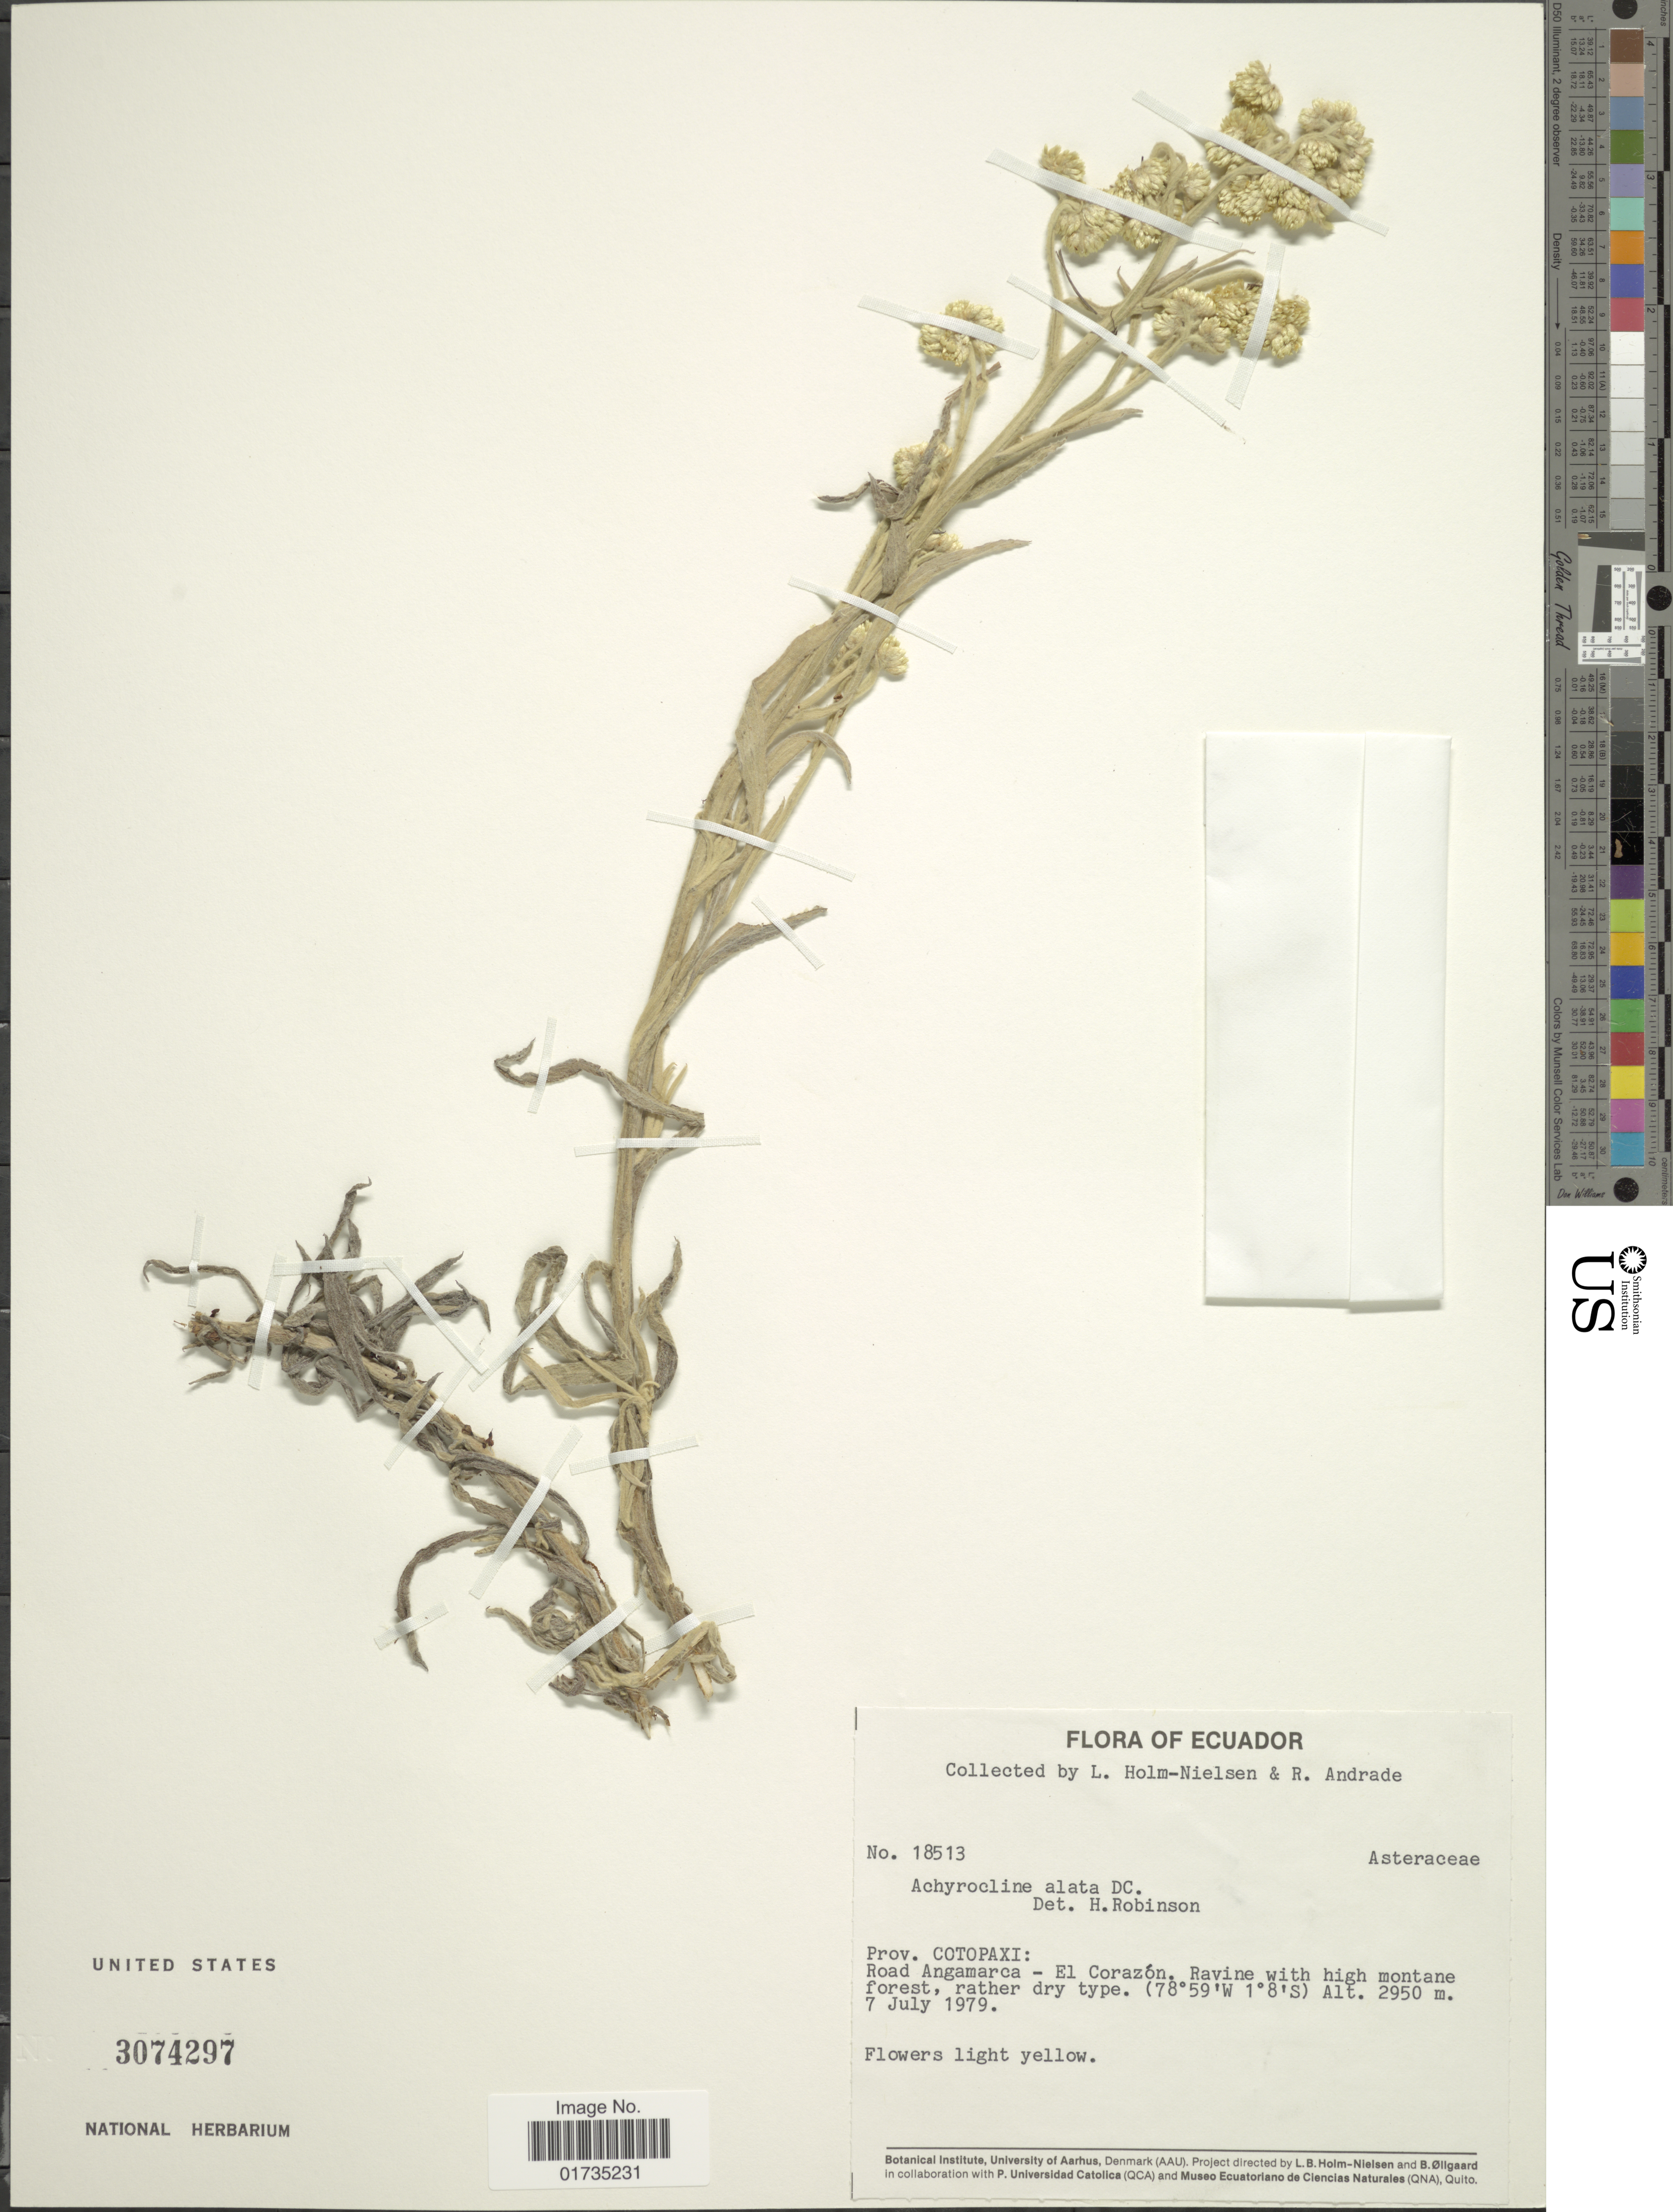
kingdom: Plantae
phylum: Tracheophyta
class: Magnoliopsida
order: Asterales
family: Asteraceae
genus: Achyrocline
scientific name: Achyrocline alata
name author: (Kunth) DC.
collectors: L. B. Holm-Nielsen & R. Andrade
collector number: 18513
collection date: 1979-07-07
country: Ecuador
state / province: Cotopaxi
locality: Ecuador. Prov. Cotopaxi: Road Angamarca-El Corazon. Ravine with high montane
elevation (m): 2950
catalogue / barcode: US 3074297